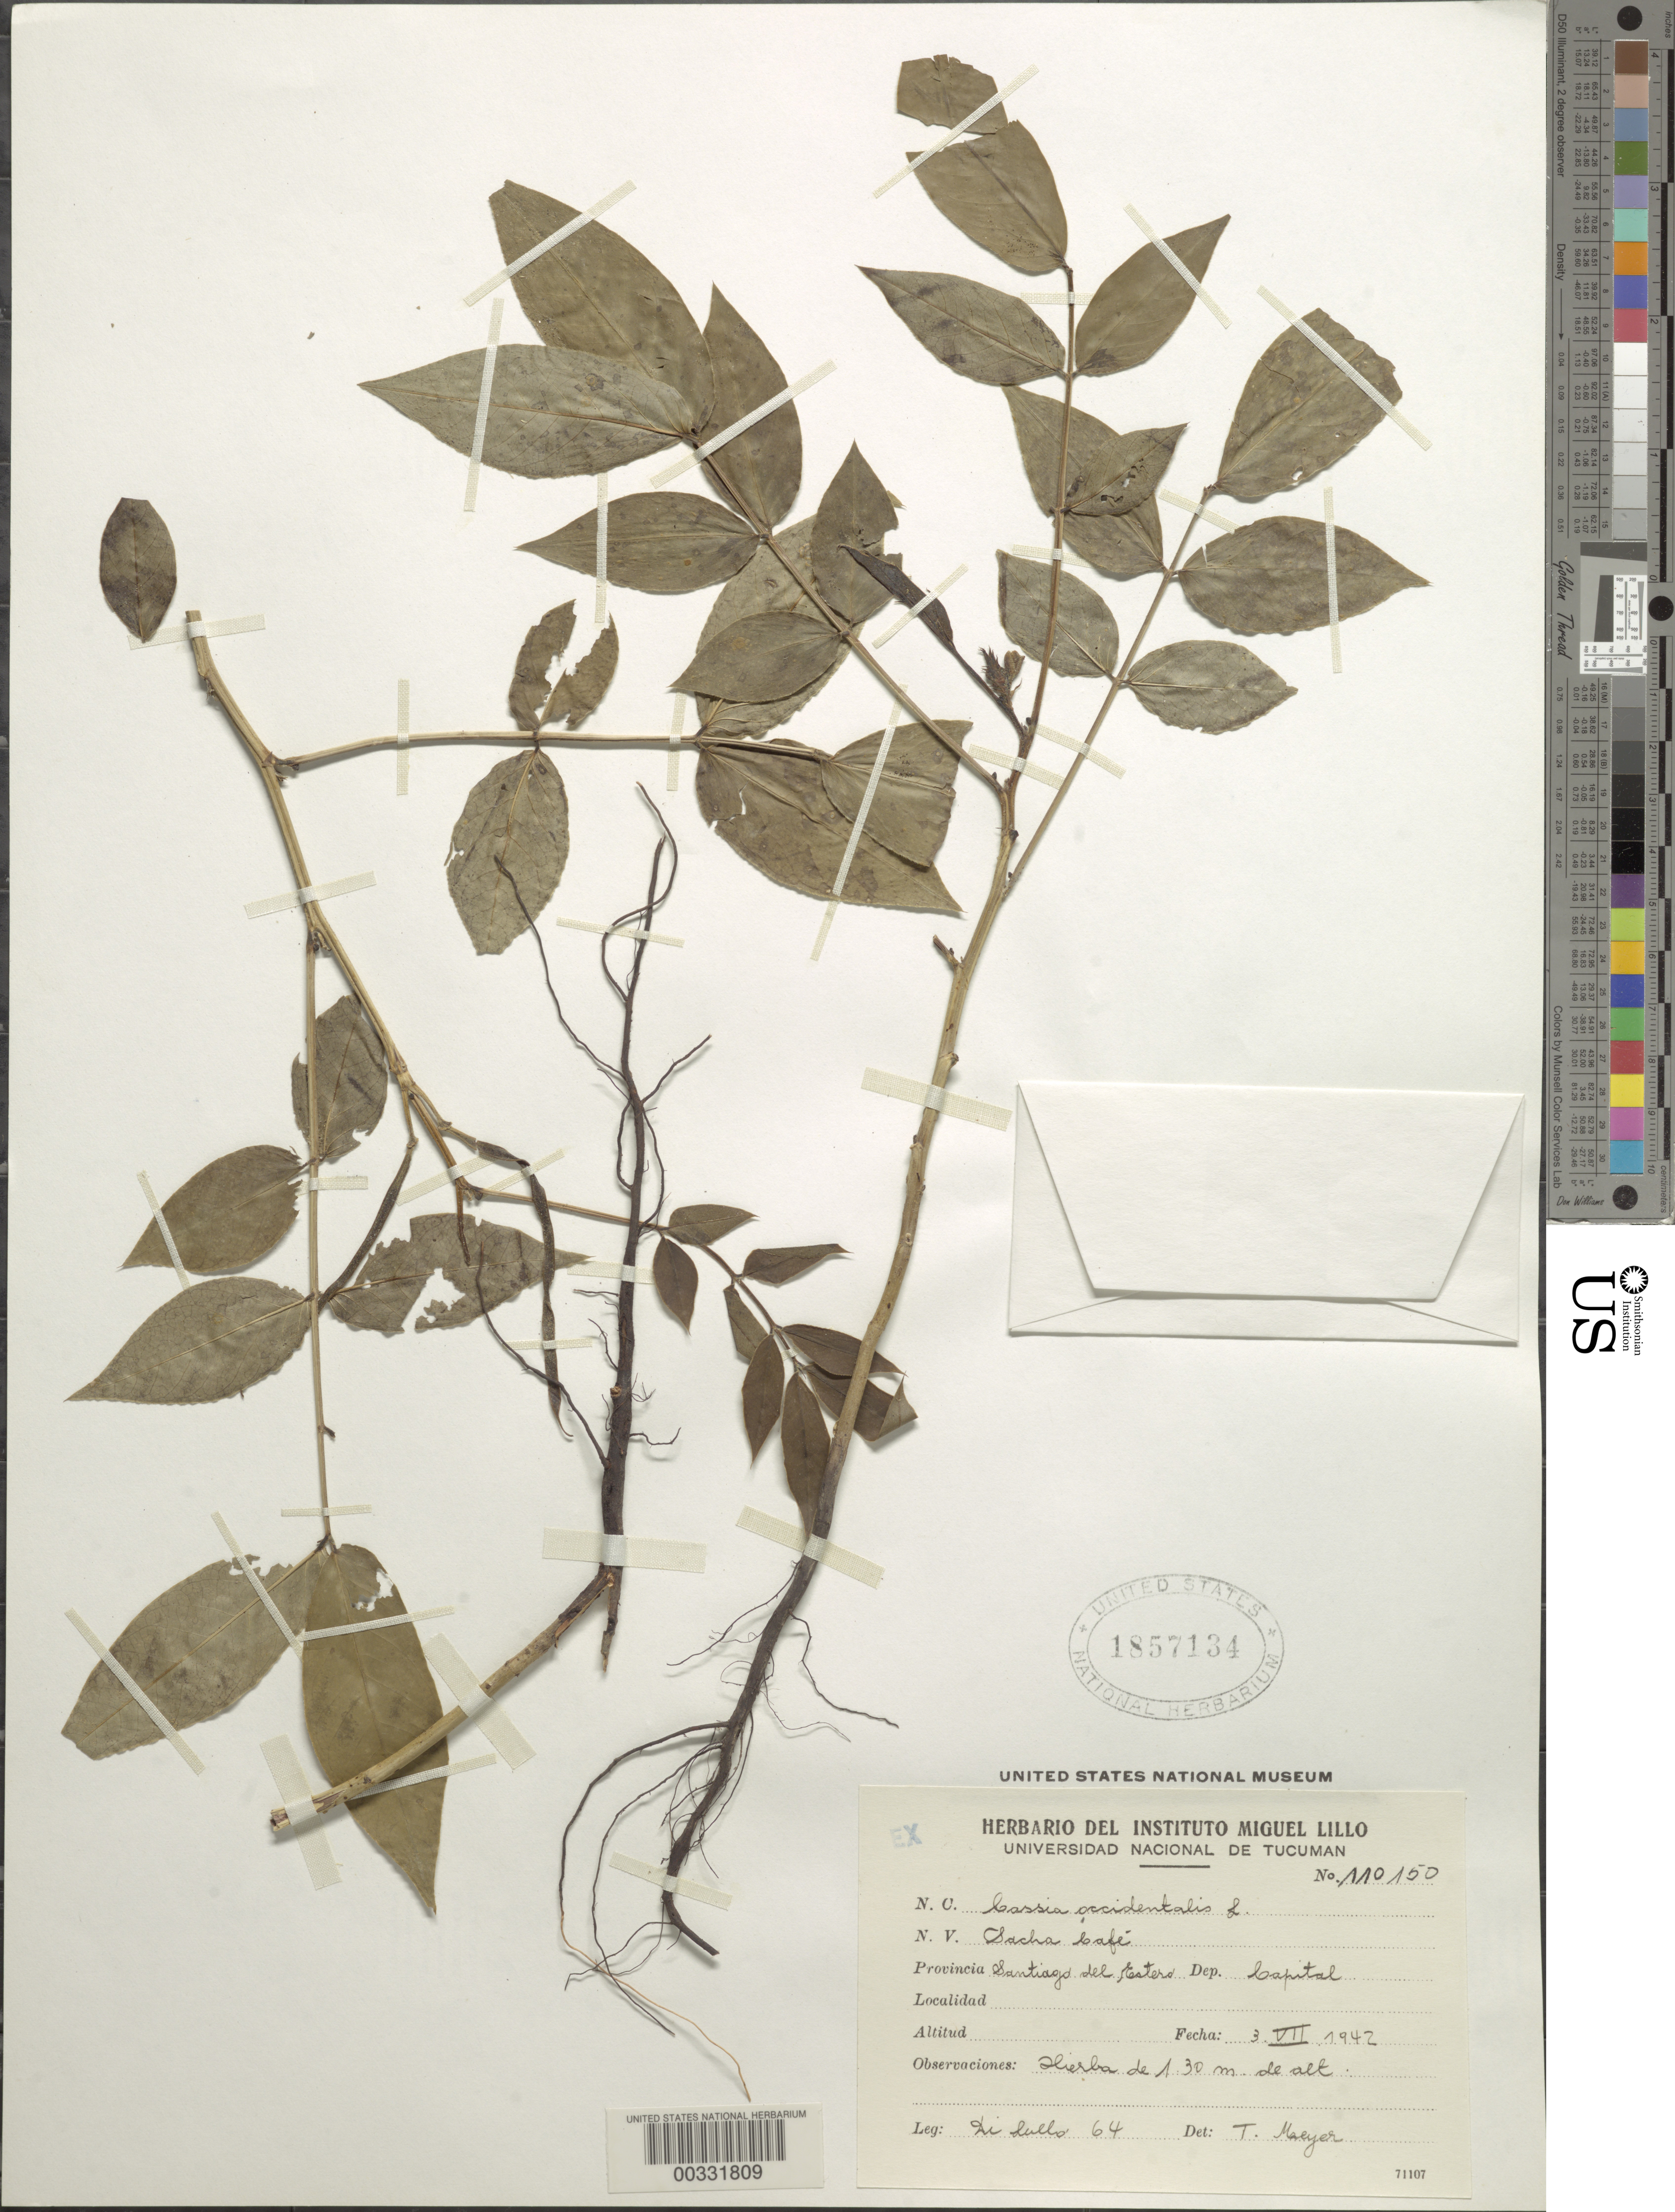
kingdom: Plantae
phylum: Tracheophyta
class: Magnoliopsida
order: Fabales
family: Fabaceae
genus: Senna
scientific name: Senna occidentalis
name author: (L.) Link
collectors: -. Disullo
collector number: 64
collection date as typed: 03 Jul 1942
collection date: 1942-07-03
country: Argentina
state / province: Santiago del Estero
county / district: Capital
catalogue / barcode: US 1857134